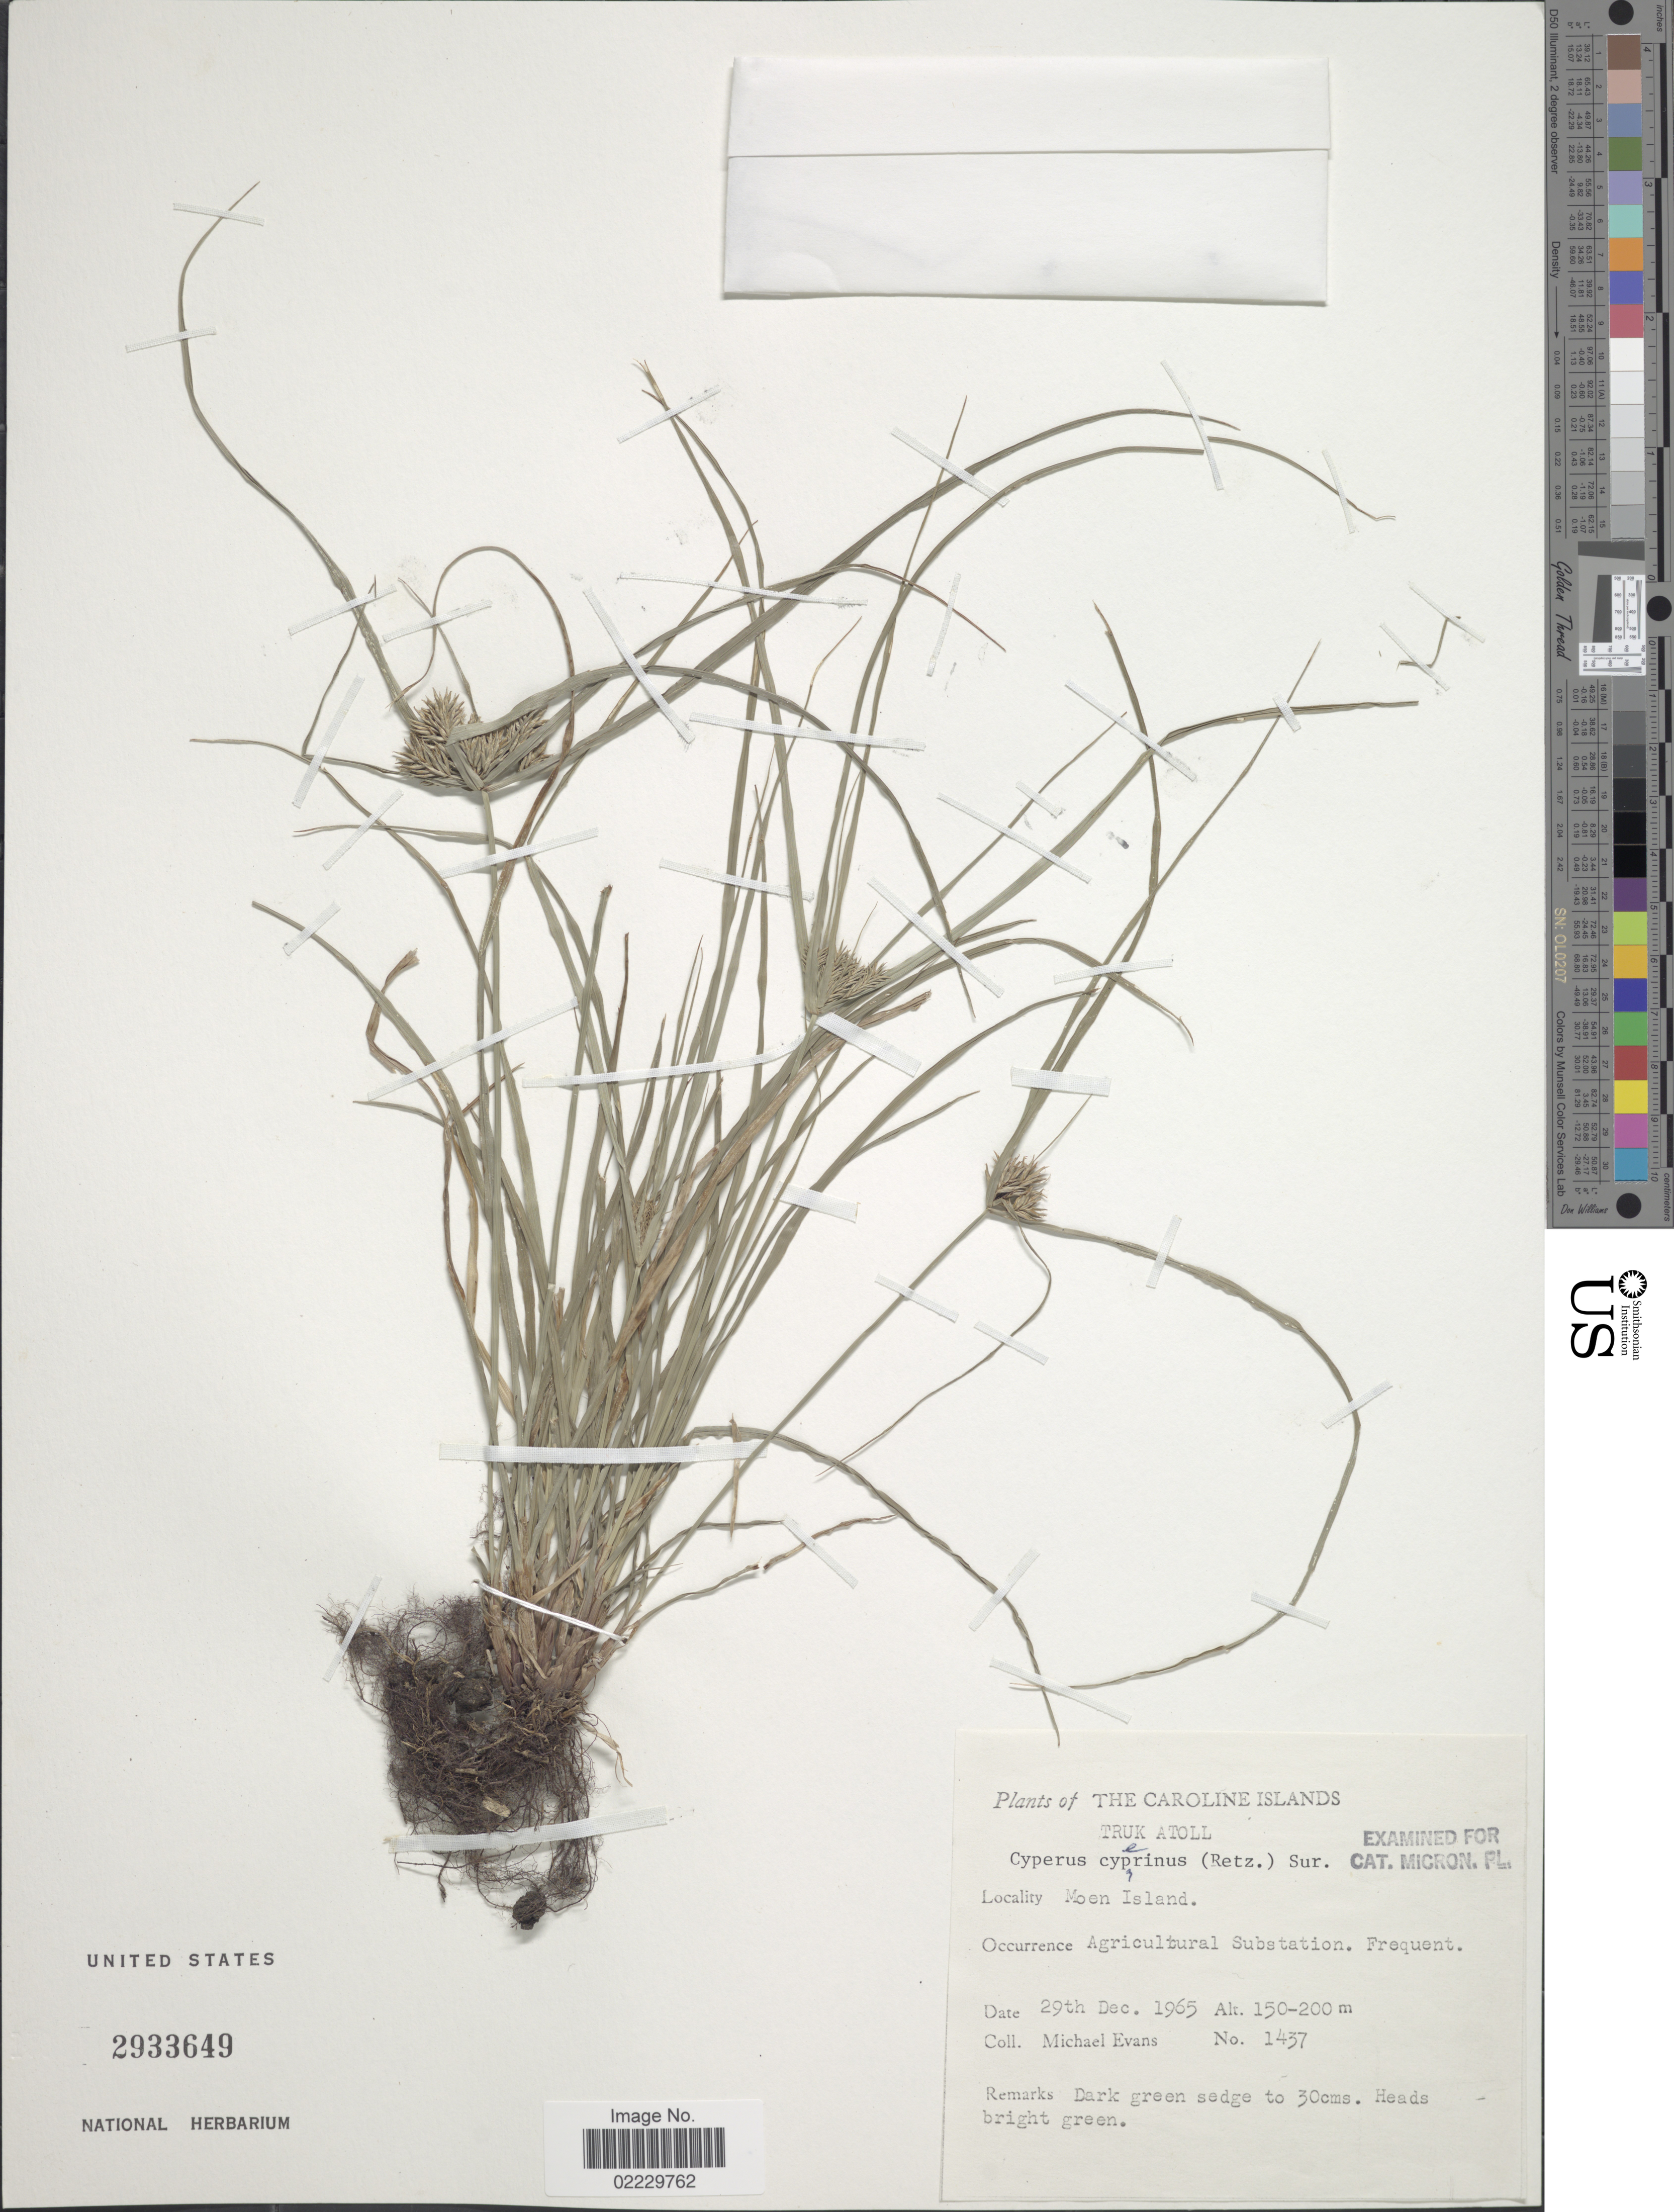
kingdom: Plantae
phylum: Tracheophyta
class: Liliopsida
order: Poales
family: Cyperaceae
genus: Cyperus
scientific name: Cyperus cyperinus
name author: (Retz.) Valck. Sur.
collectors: M. Evans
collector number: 1437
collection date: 1965-12-29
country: Micronesia, Federated States of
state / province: Truk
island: Moen [Wono]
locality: Caroline Islands, Truk Atoll, Moen Island. Agricultural Station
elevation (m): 150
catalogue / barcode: US 2933649